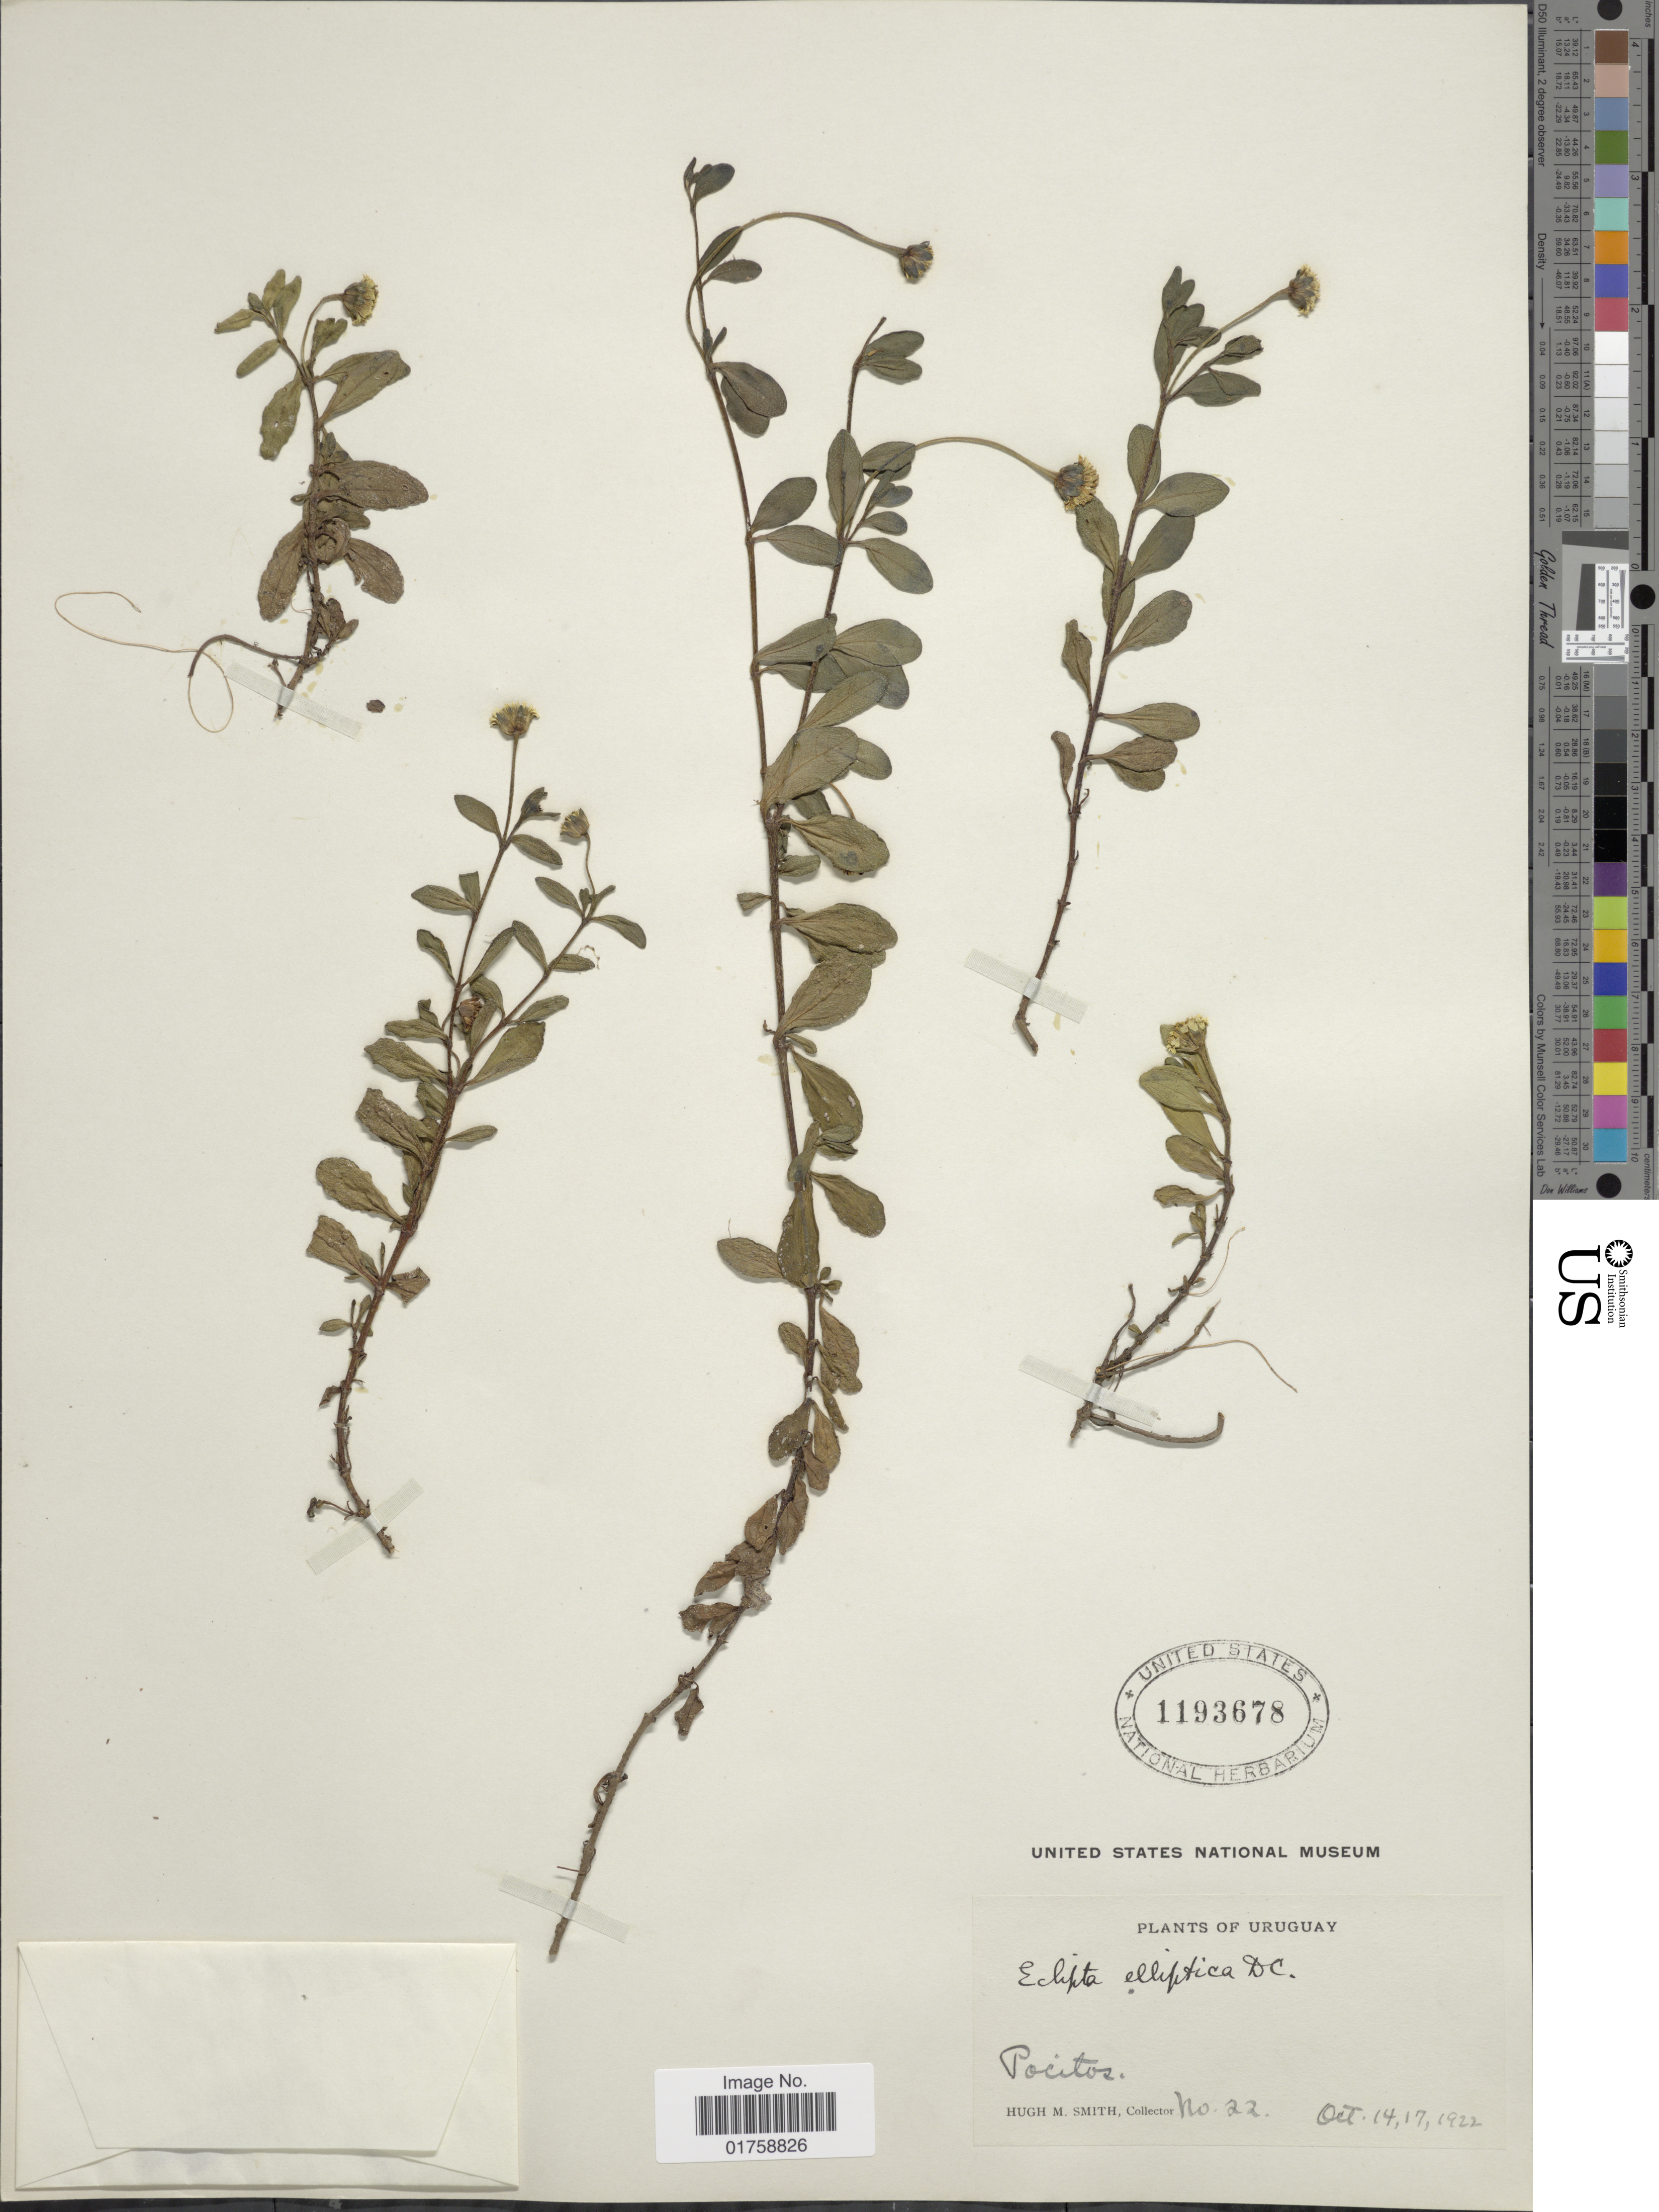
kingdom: Plantae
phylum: Tracheophyta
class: Magnoliopsida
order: Asterales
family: Asteraceae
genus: Eclipta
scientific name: Eclipta bellidioides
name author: (Spreng.) Sch. Bip. & S.F. Blake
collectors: H. M. Smith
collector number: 22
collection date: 1922-10-14/1922-10-17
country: Uruguay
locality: Uruguay. Pocitos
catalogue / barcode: US 1193678